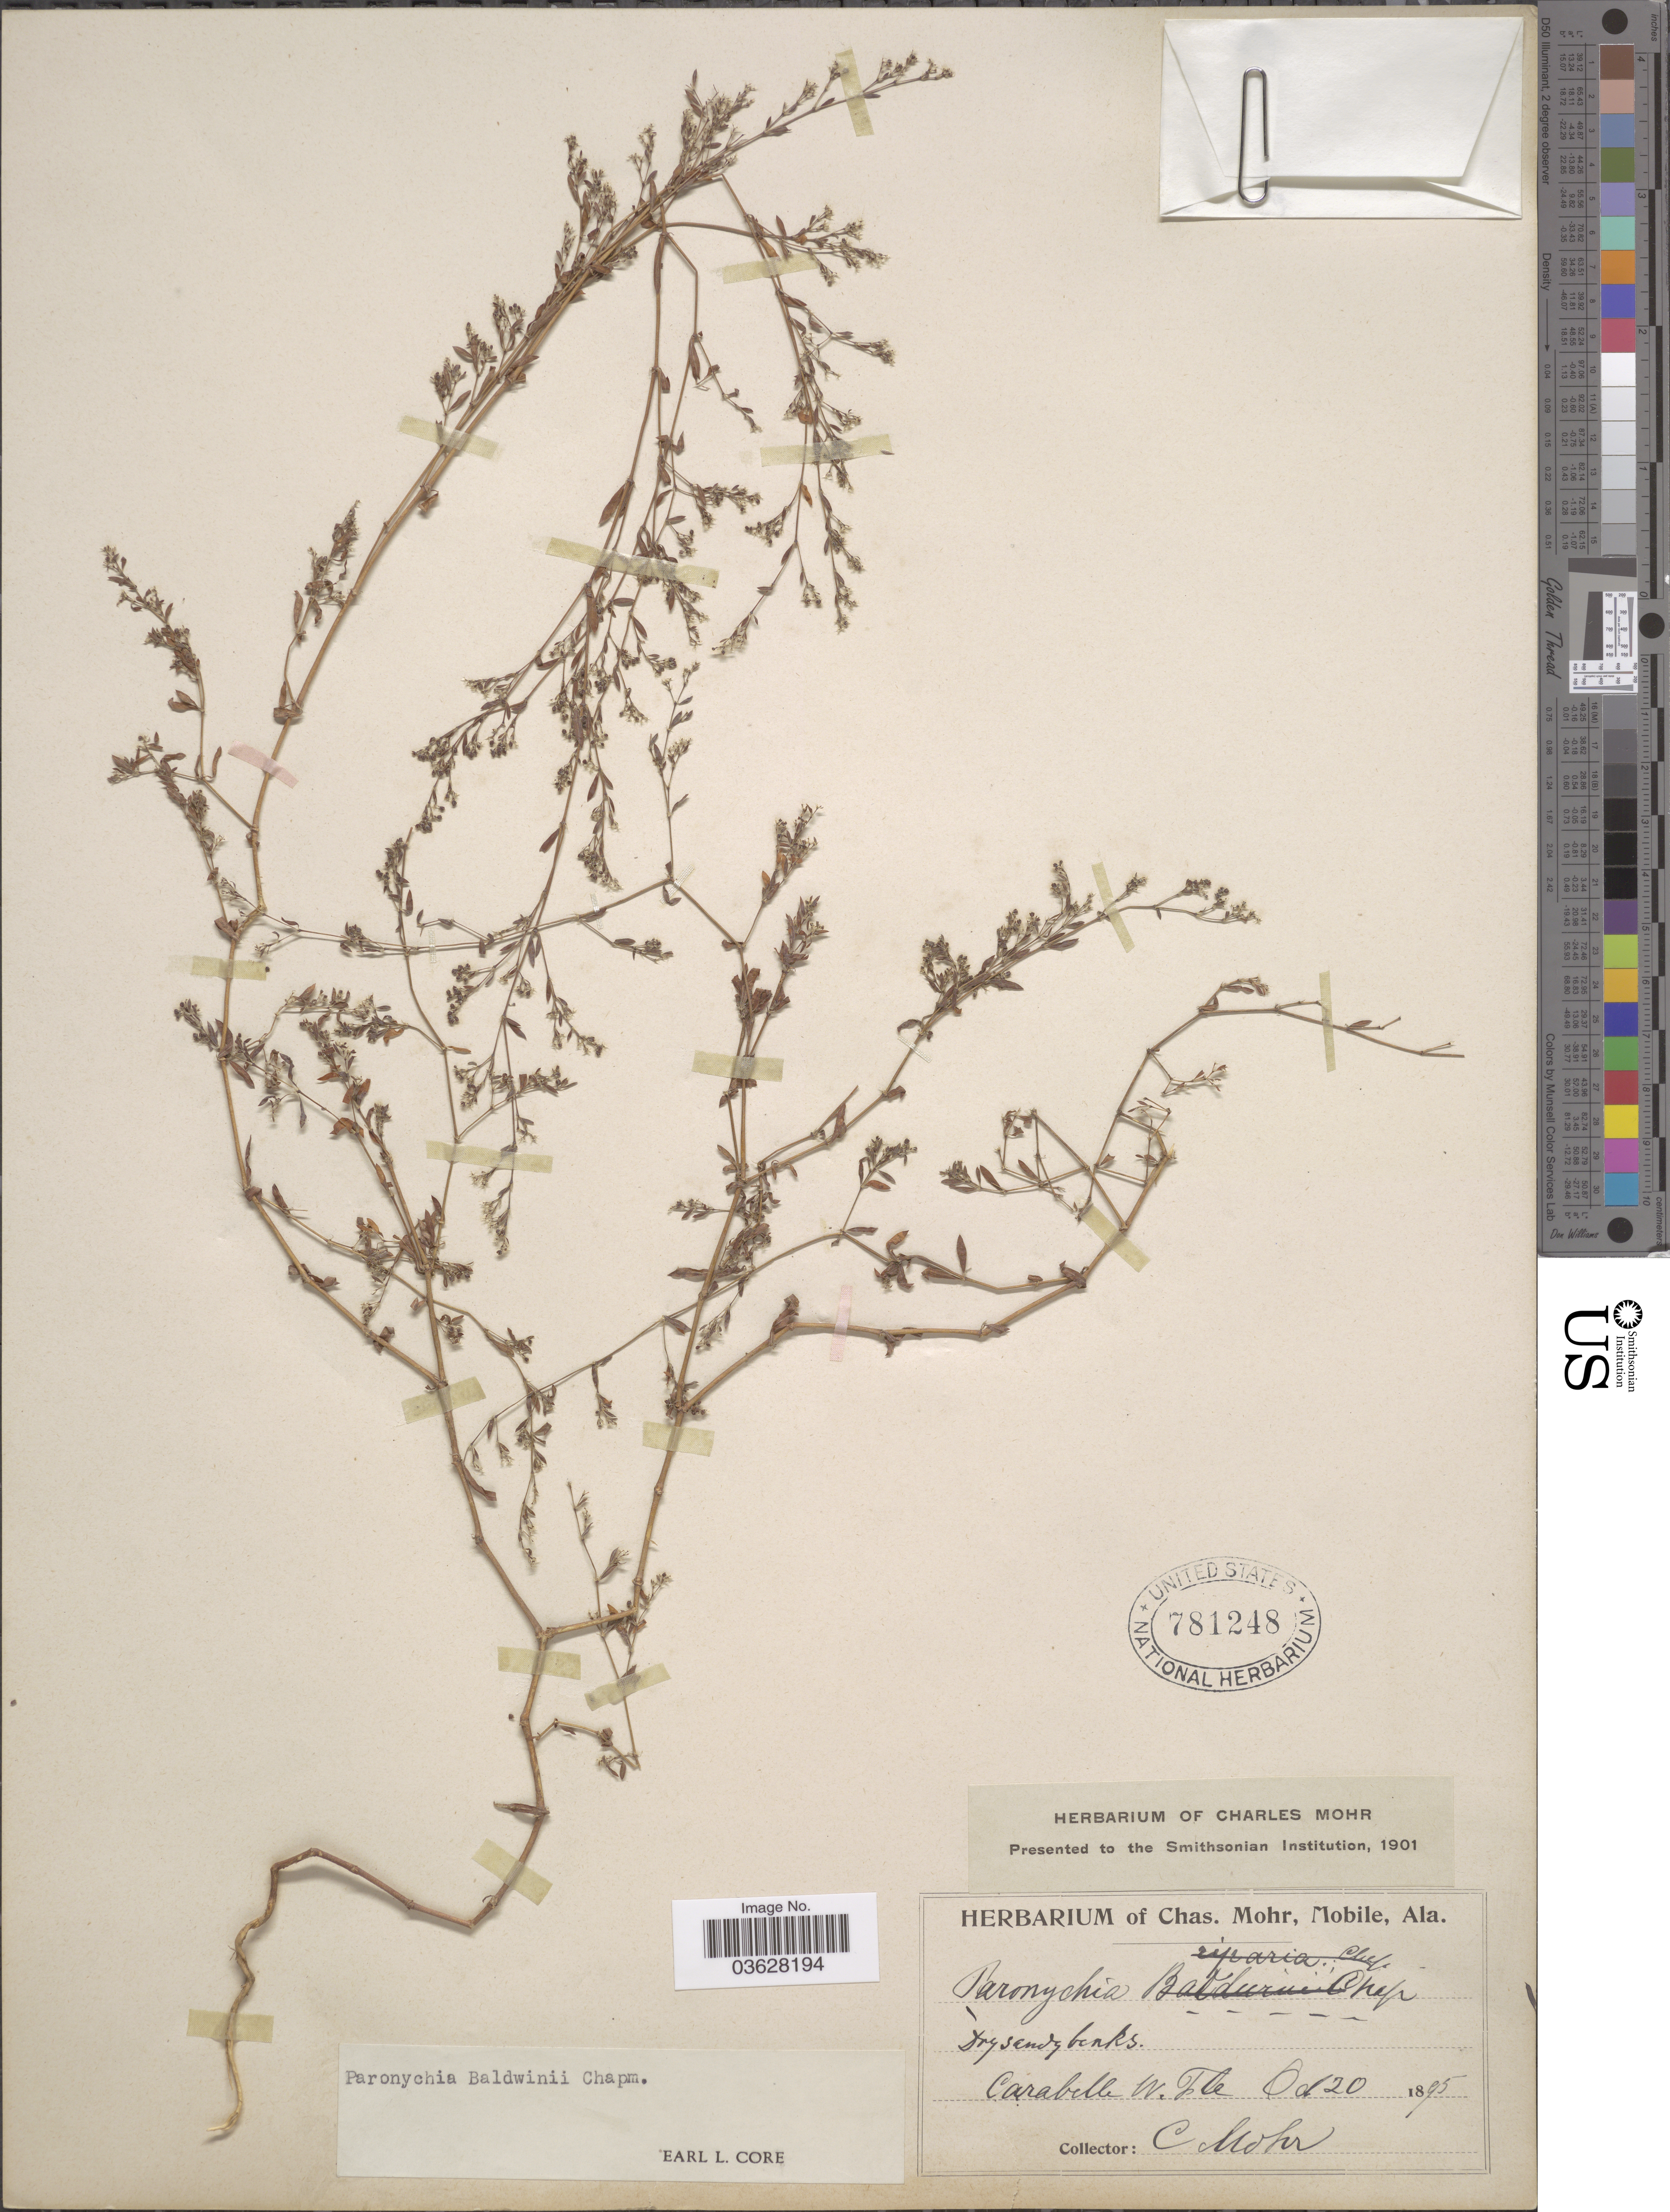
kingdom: Plantae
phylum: Tracheophyta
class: Magnoliopsida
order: Caryophyllales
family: Caryophyllaceae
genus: Paronychia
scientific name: Paronychia baldwinii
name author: (A. Gray & Torr.) Fenzl ex Walp.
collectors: C. T. Mohr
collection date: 1895-10-20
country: United States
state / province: Florida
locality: Carabelle W. Fla.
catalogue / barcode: US 781248